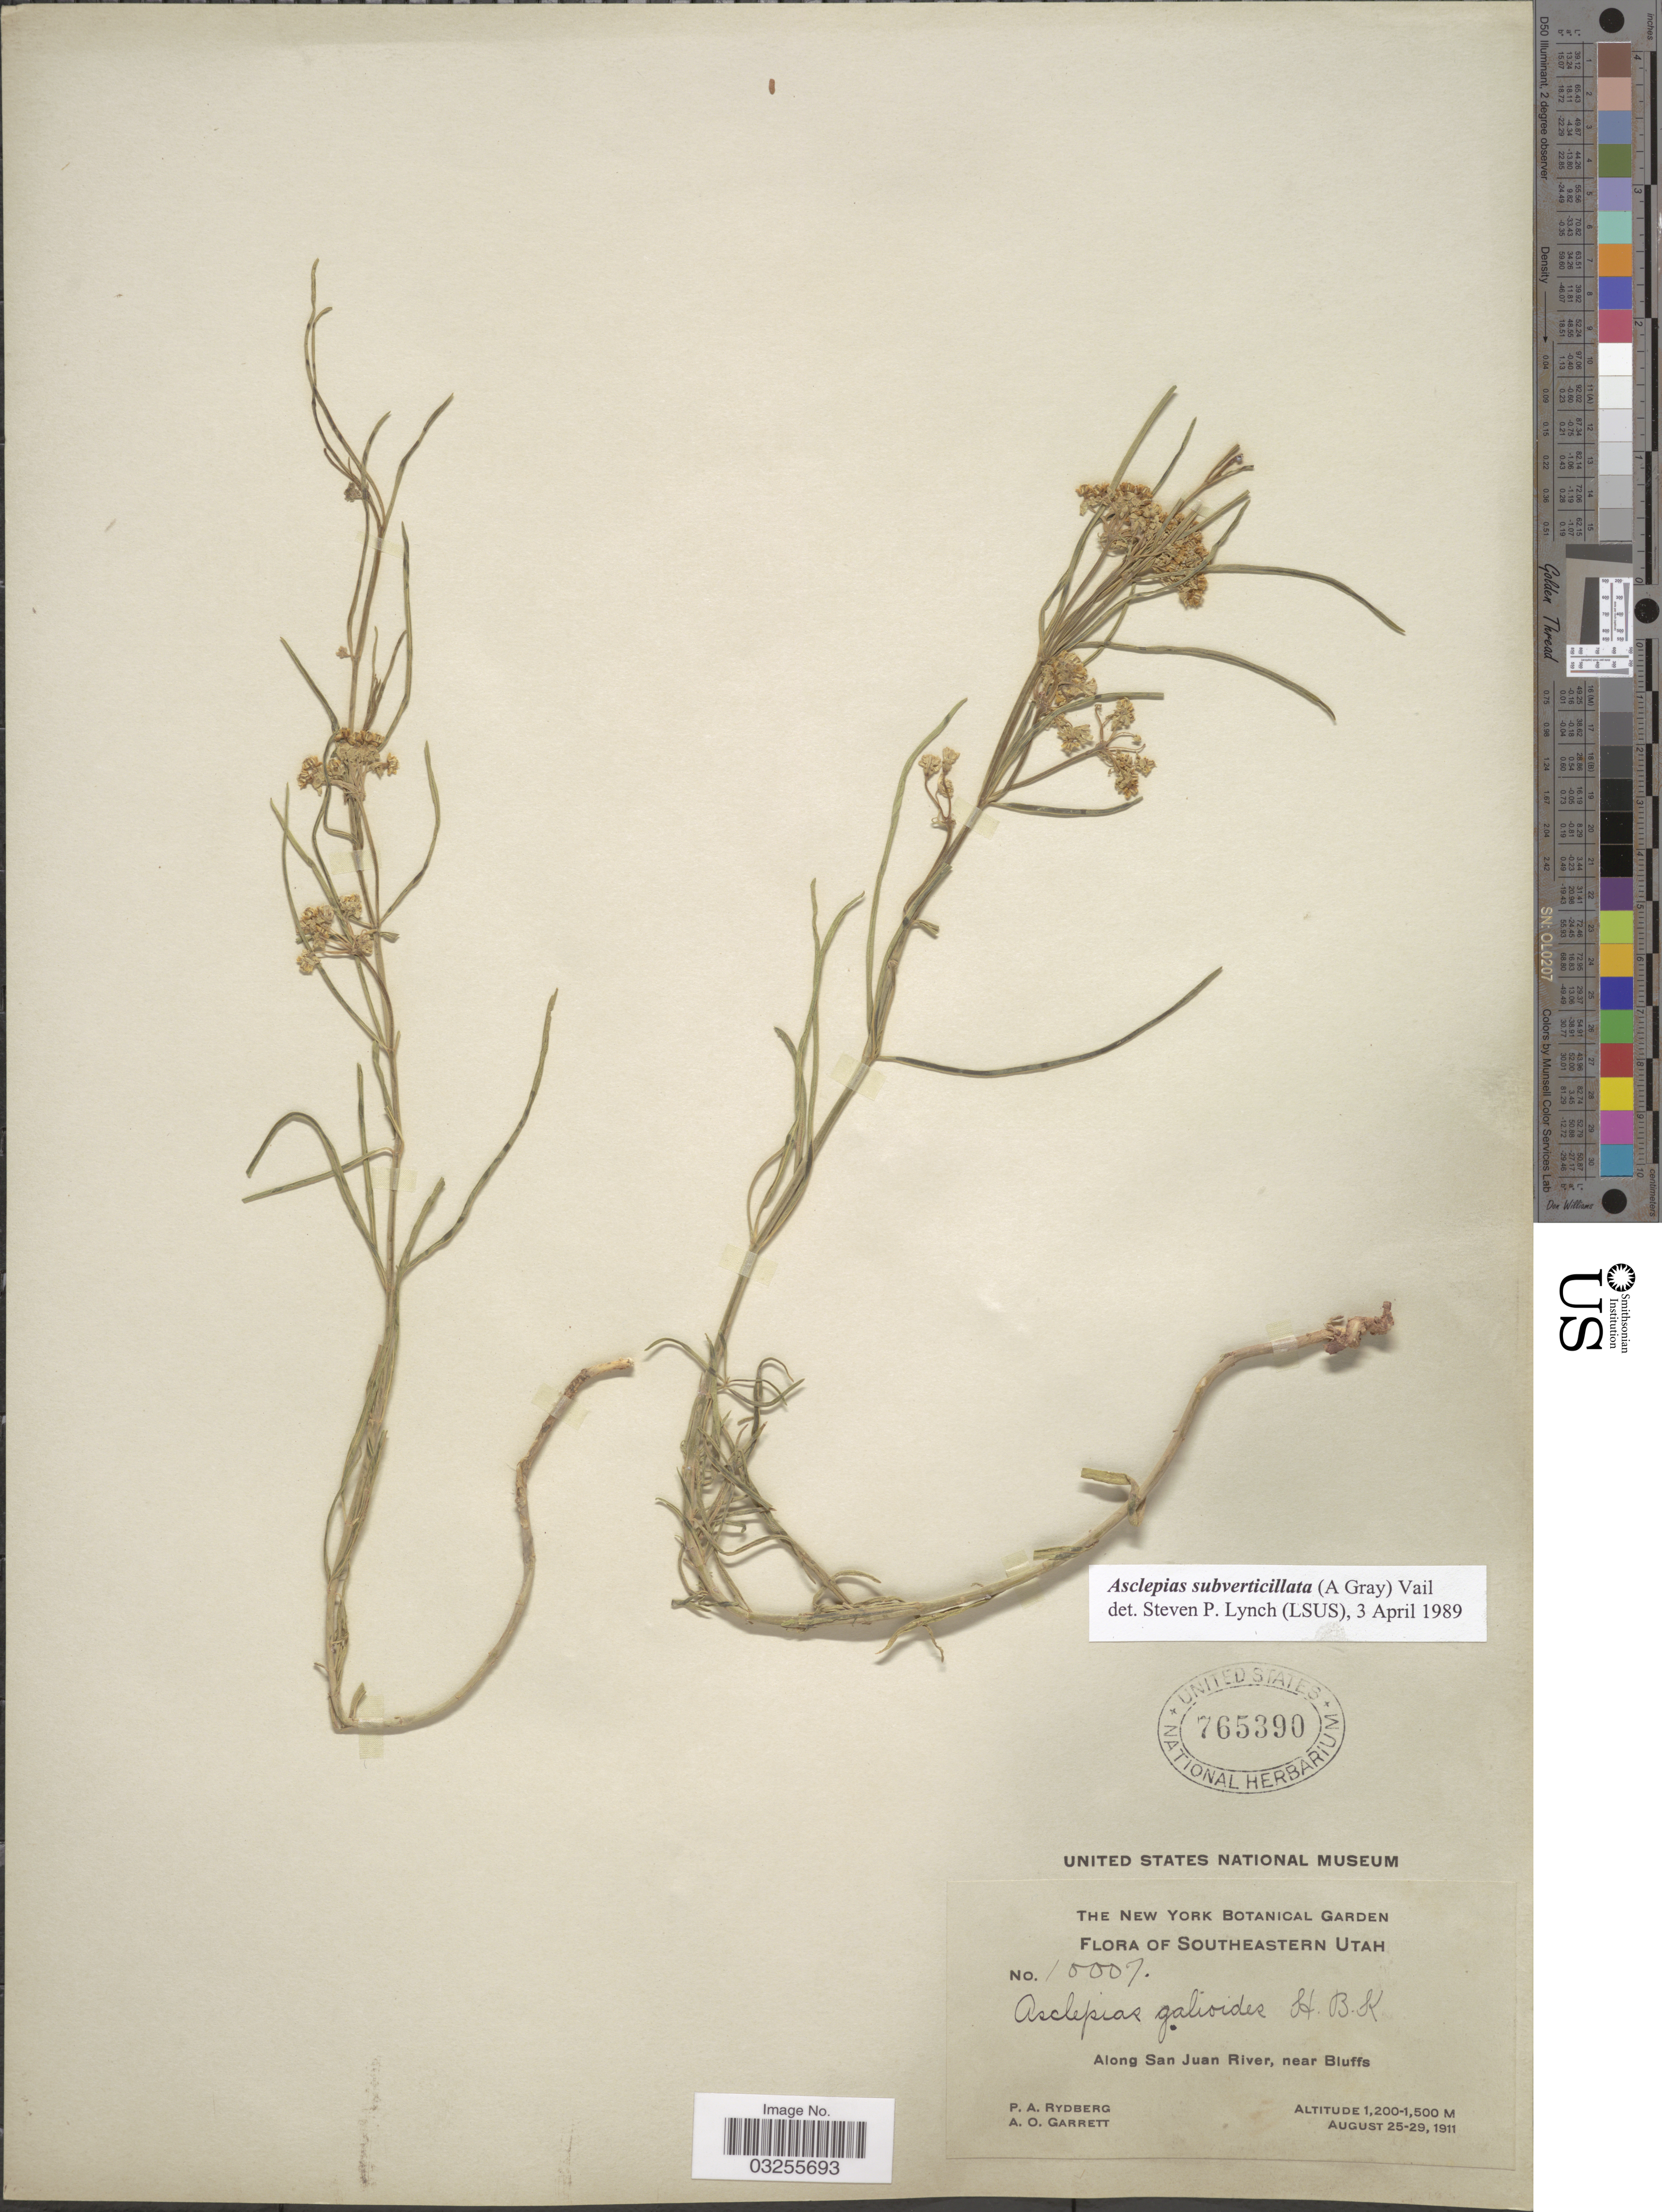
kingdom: Plantae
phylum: Tracheophyta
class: Magnoliopsida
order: Gentianales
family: Apocynaceae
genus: Asclepias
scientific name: Asclepias subverticillata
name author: (A. Gray) Vail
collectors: P. A. Rydberg & A. O. Garrett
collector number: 10007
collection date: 1911-08-25/1911-08-29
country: United States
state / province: Utah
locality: Southeastern Utah. Along San Juan River, near Bluffs.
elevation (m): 1200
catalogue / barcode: US 765390